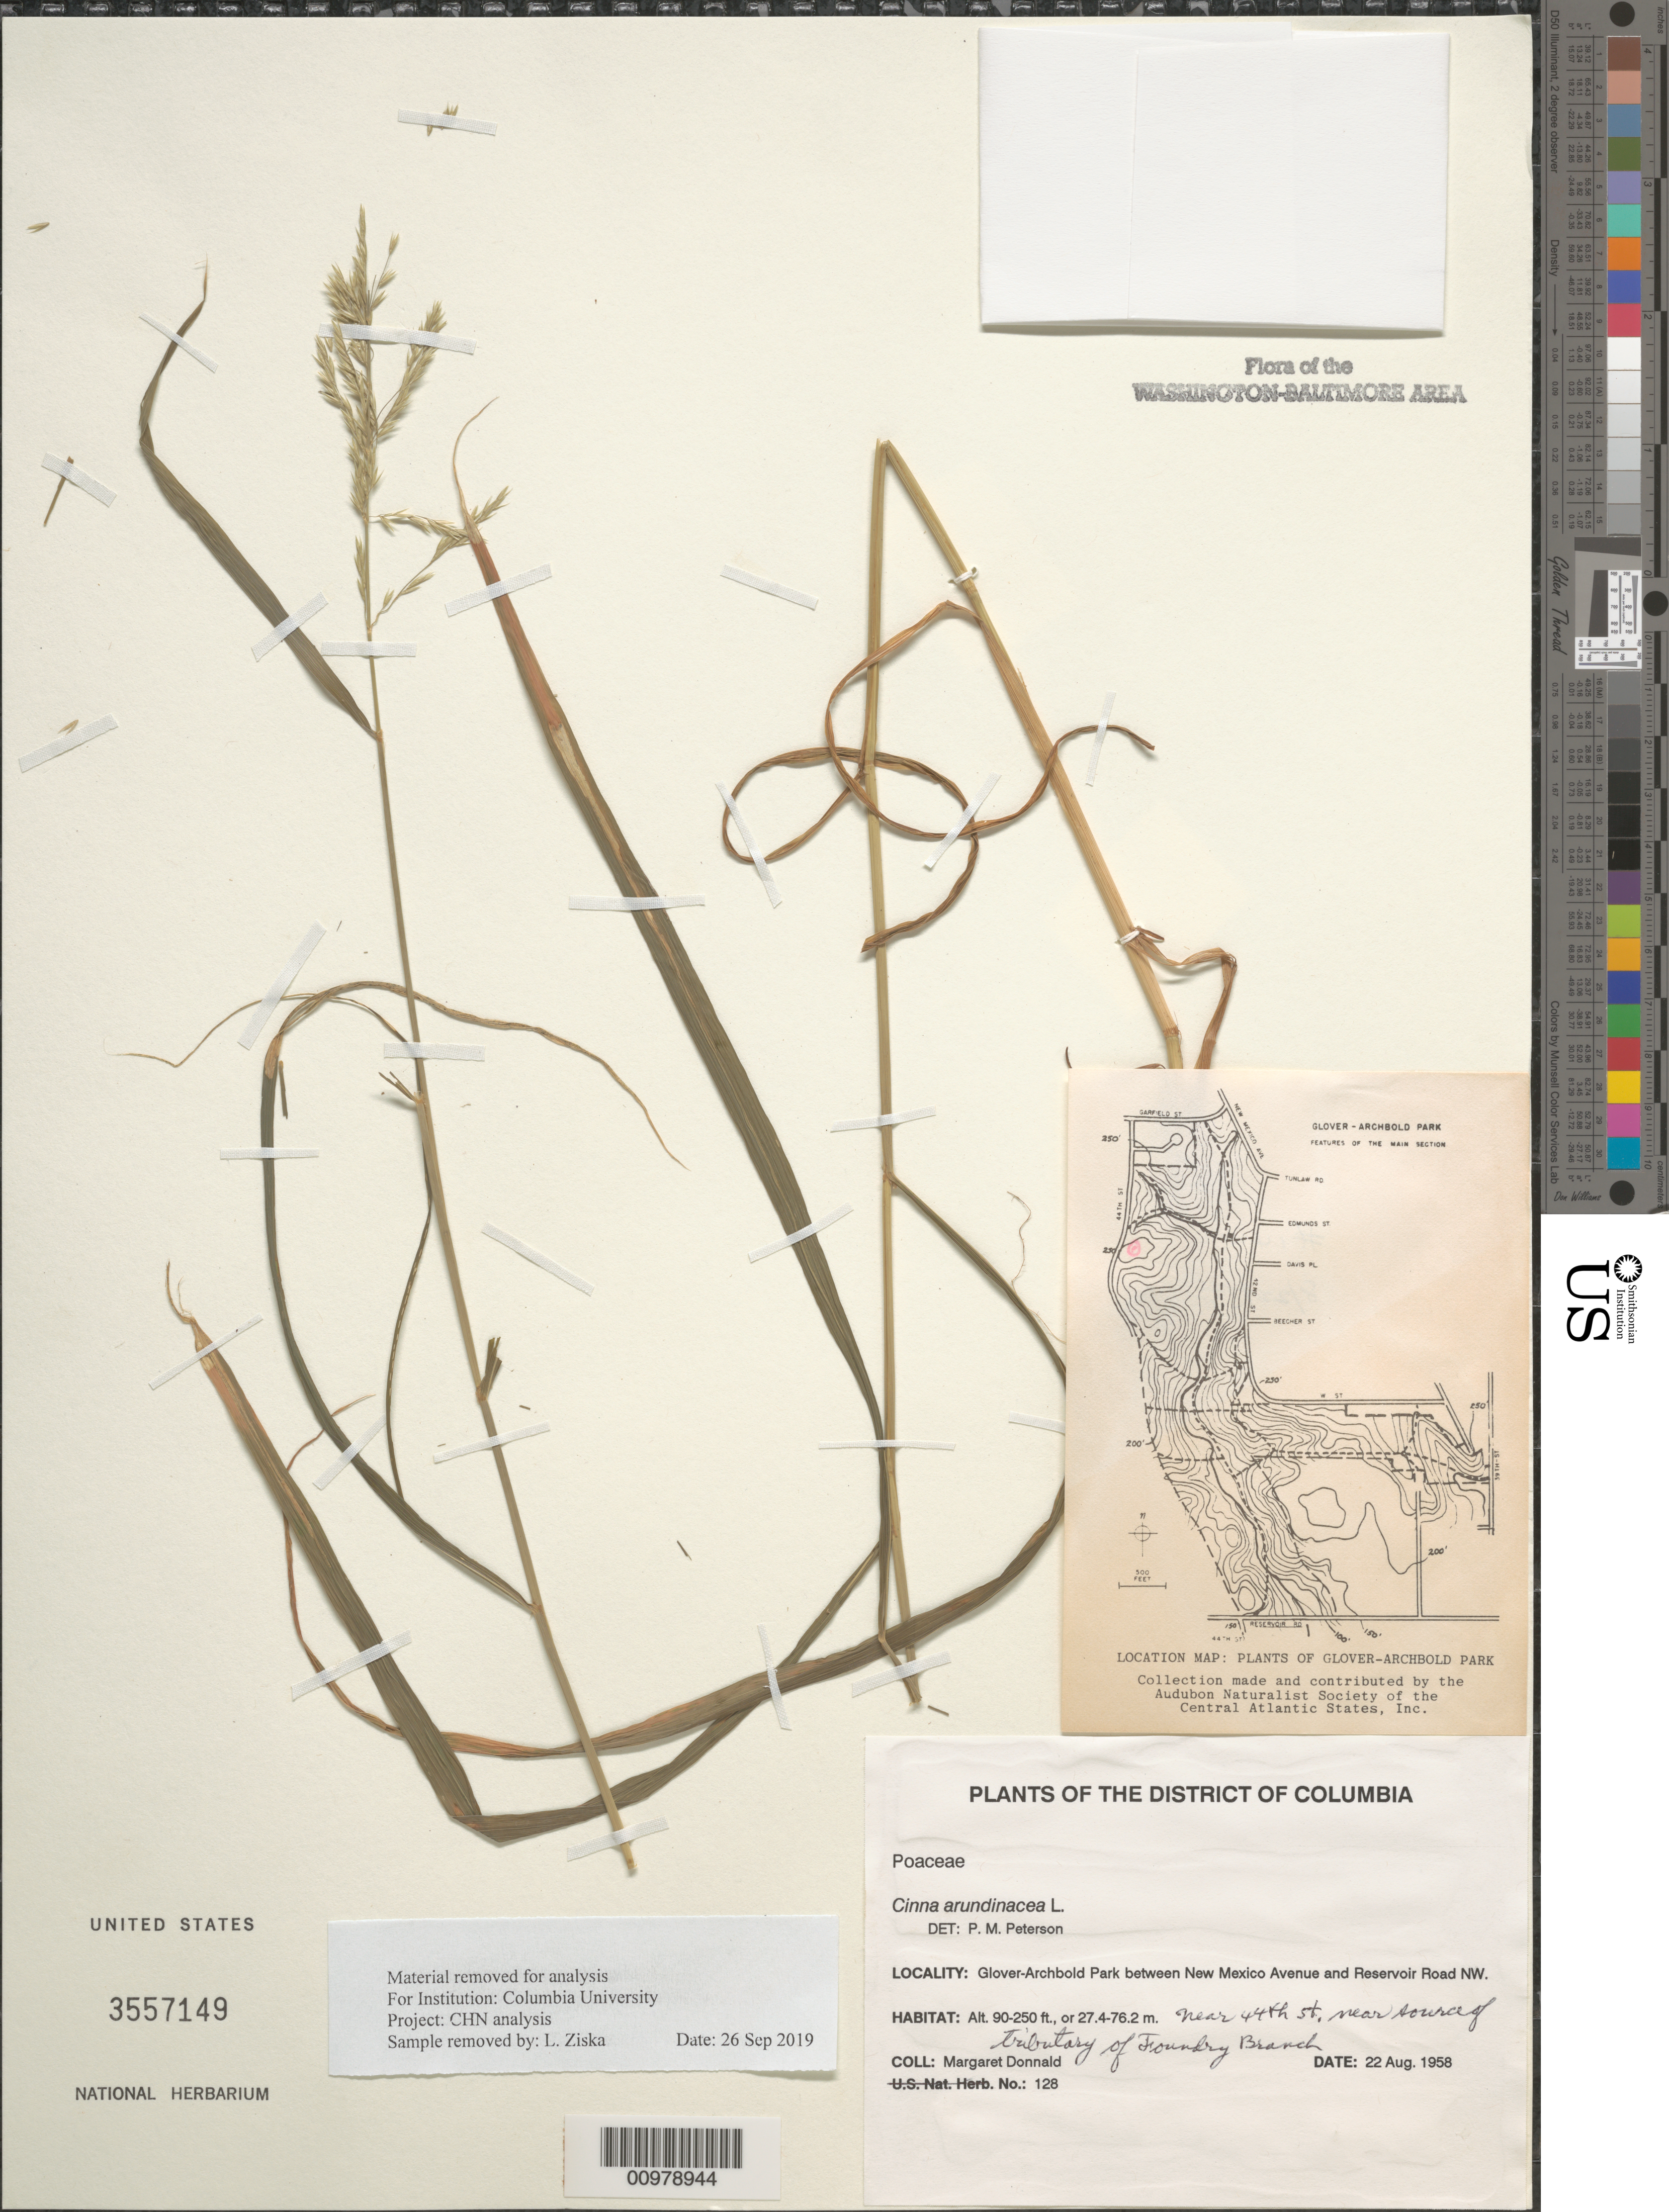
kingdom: Plantae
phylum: Tracheophyta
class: Liliopsida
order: Poales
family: Poaceae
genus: Cinna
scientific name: Cinna arundinacea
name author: L.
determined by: Peterson, Paul M., (BOT), Smithsonian Institution - National Museum of Natural History (UNITED STATES)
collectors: M. Donnald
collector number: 128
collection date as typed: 22 Aug 1958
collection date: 1958-08-22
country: United States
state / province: District of Columbia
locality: Glover-Archbold Park between New Mexico Avenue and Reservoir Road NW. Near 44th St. near source of tributary of Foundry Branch.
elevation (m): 27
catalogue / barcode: US 3557149